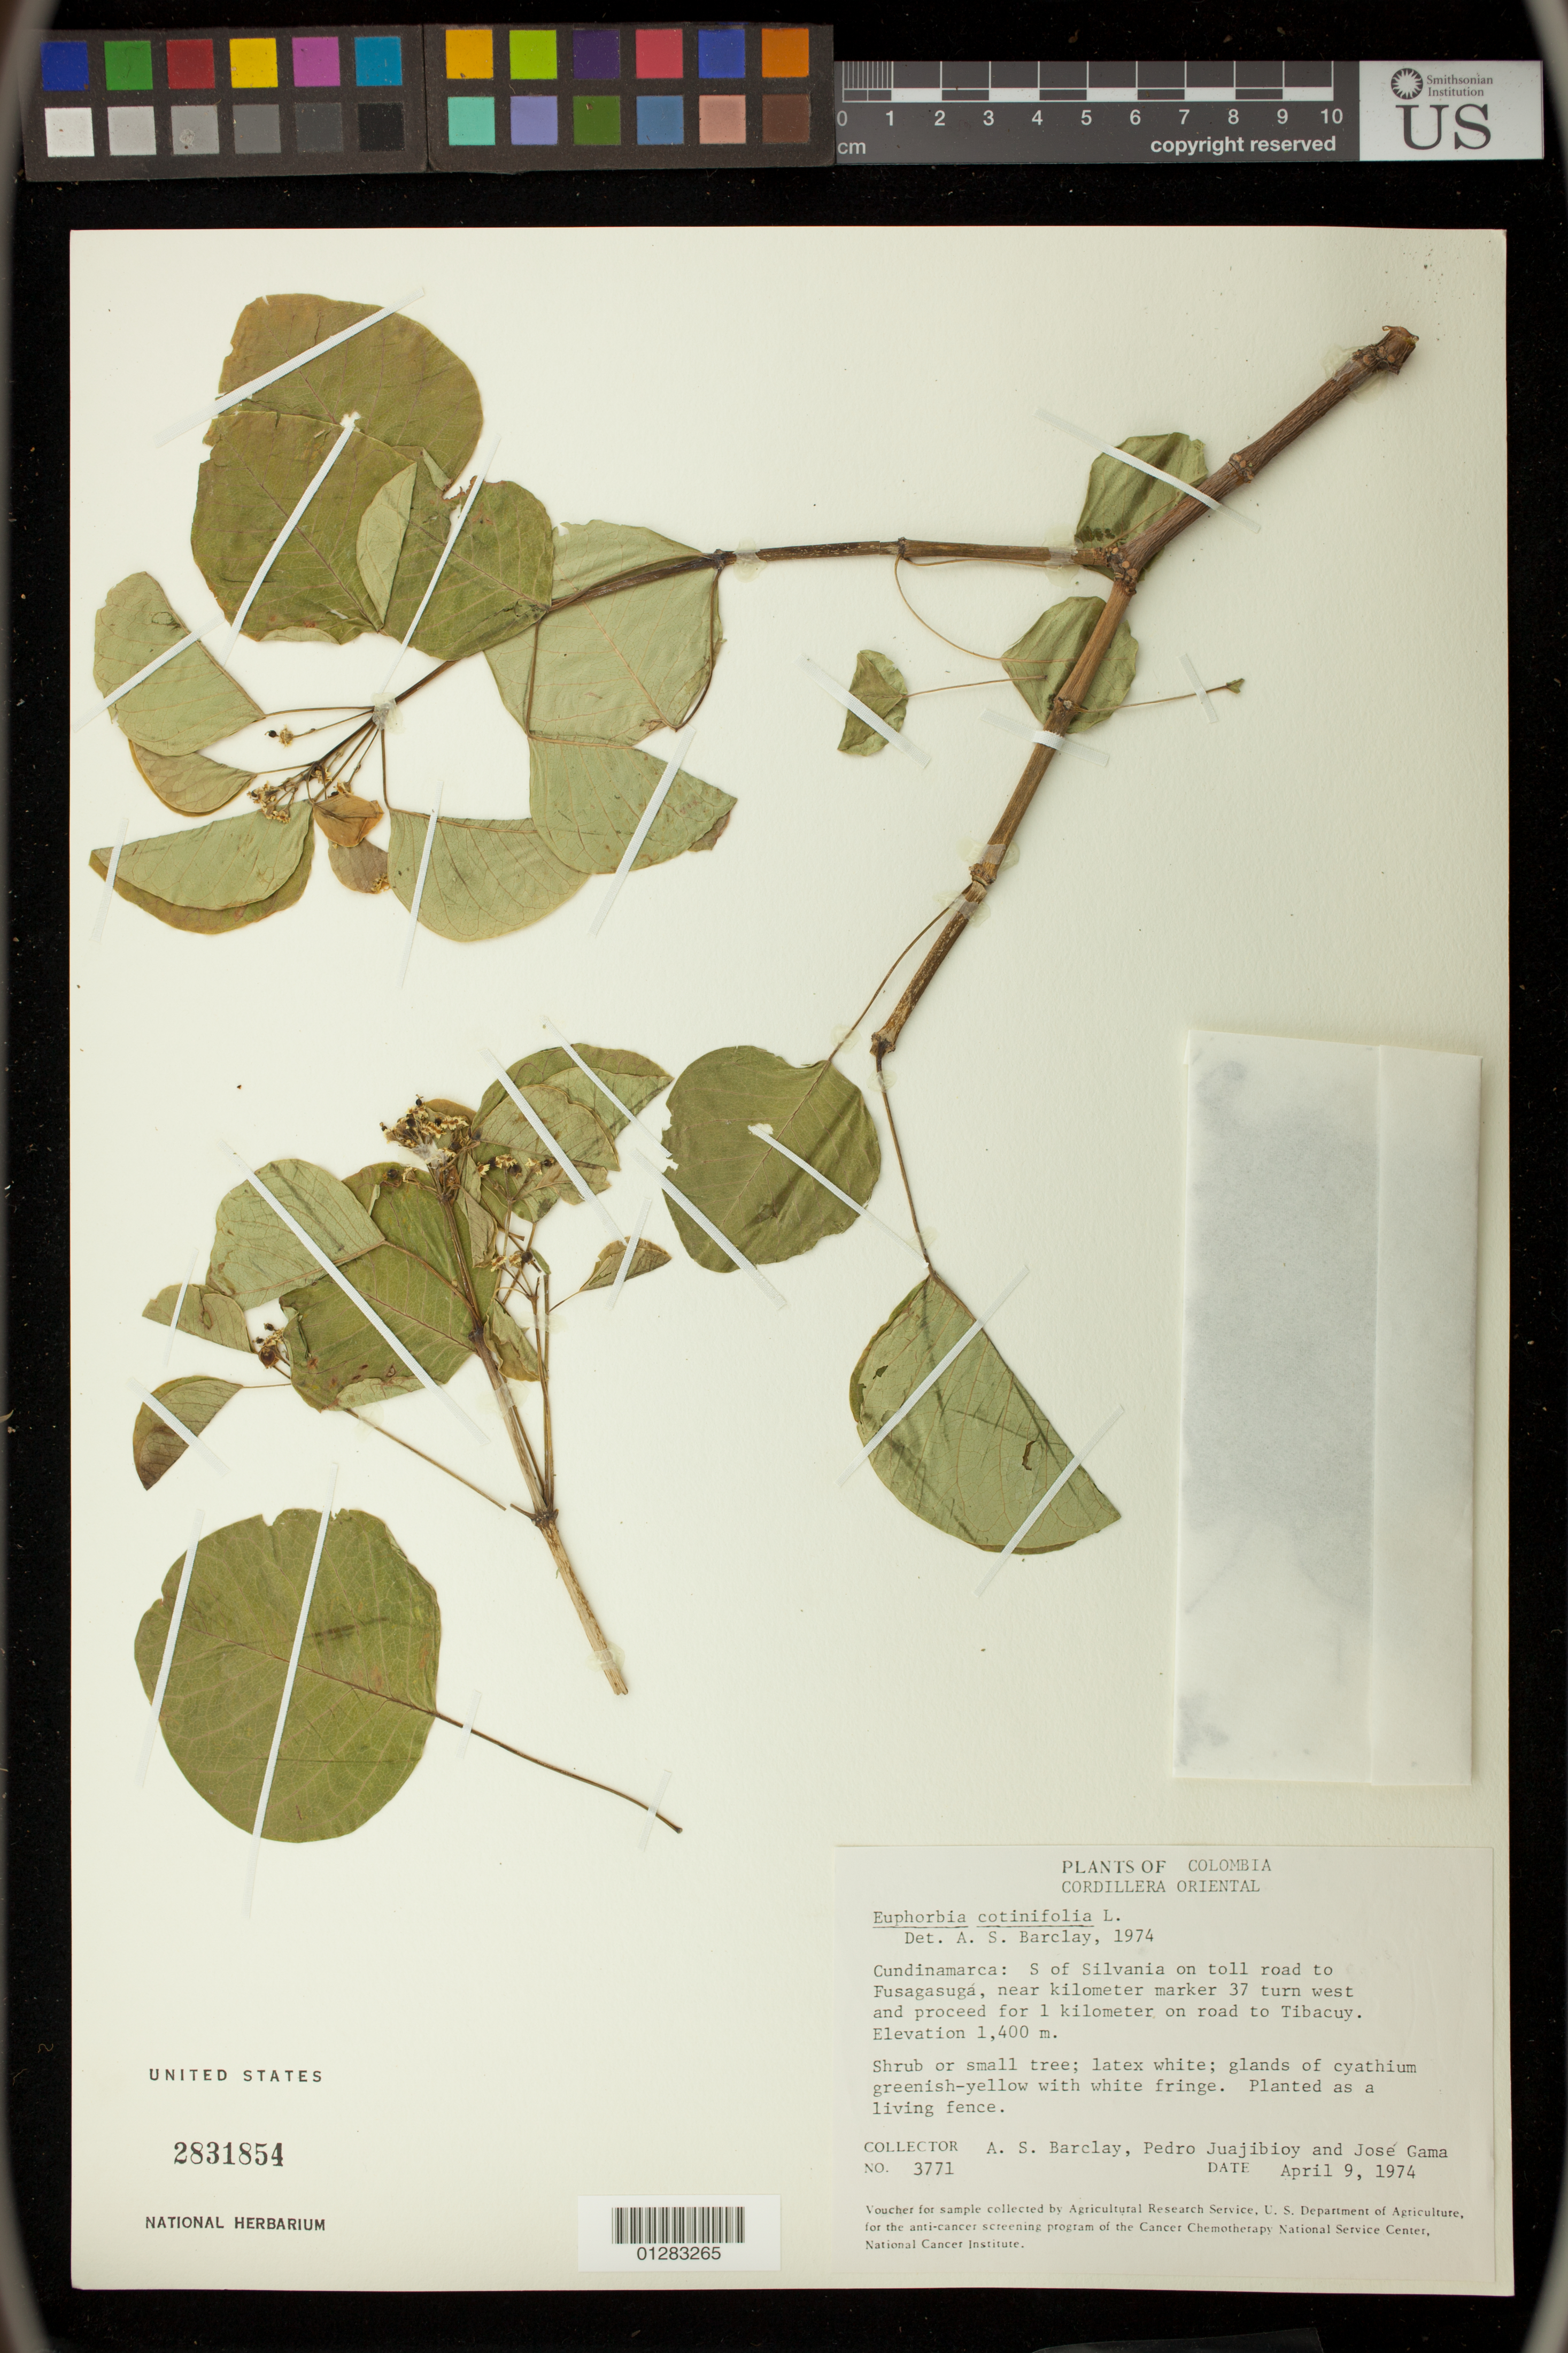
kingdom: Plantae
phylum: Tracheophyta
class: Magnoliopsida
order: Malpighiales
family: Euphorbiaceae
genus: Euphorbia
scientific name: Euphorbia cotinifolia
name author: L.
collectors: A. S. Barclay, P. Juajibioy & J. Gama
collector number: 3771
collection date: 1974-04-09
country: Colombia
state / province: Cundinamarca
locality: S of Silvania on toll road to Fusagasugá, near kilometer marker 37 turn west and proceed for 1 kilometer on road to Tibacuy.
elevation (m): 1400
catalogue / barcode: US 2831854